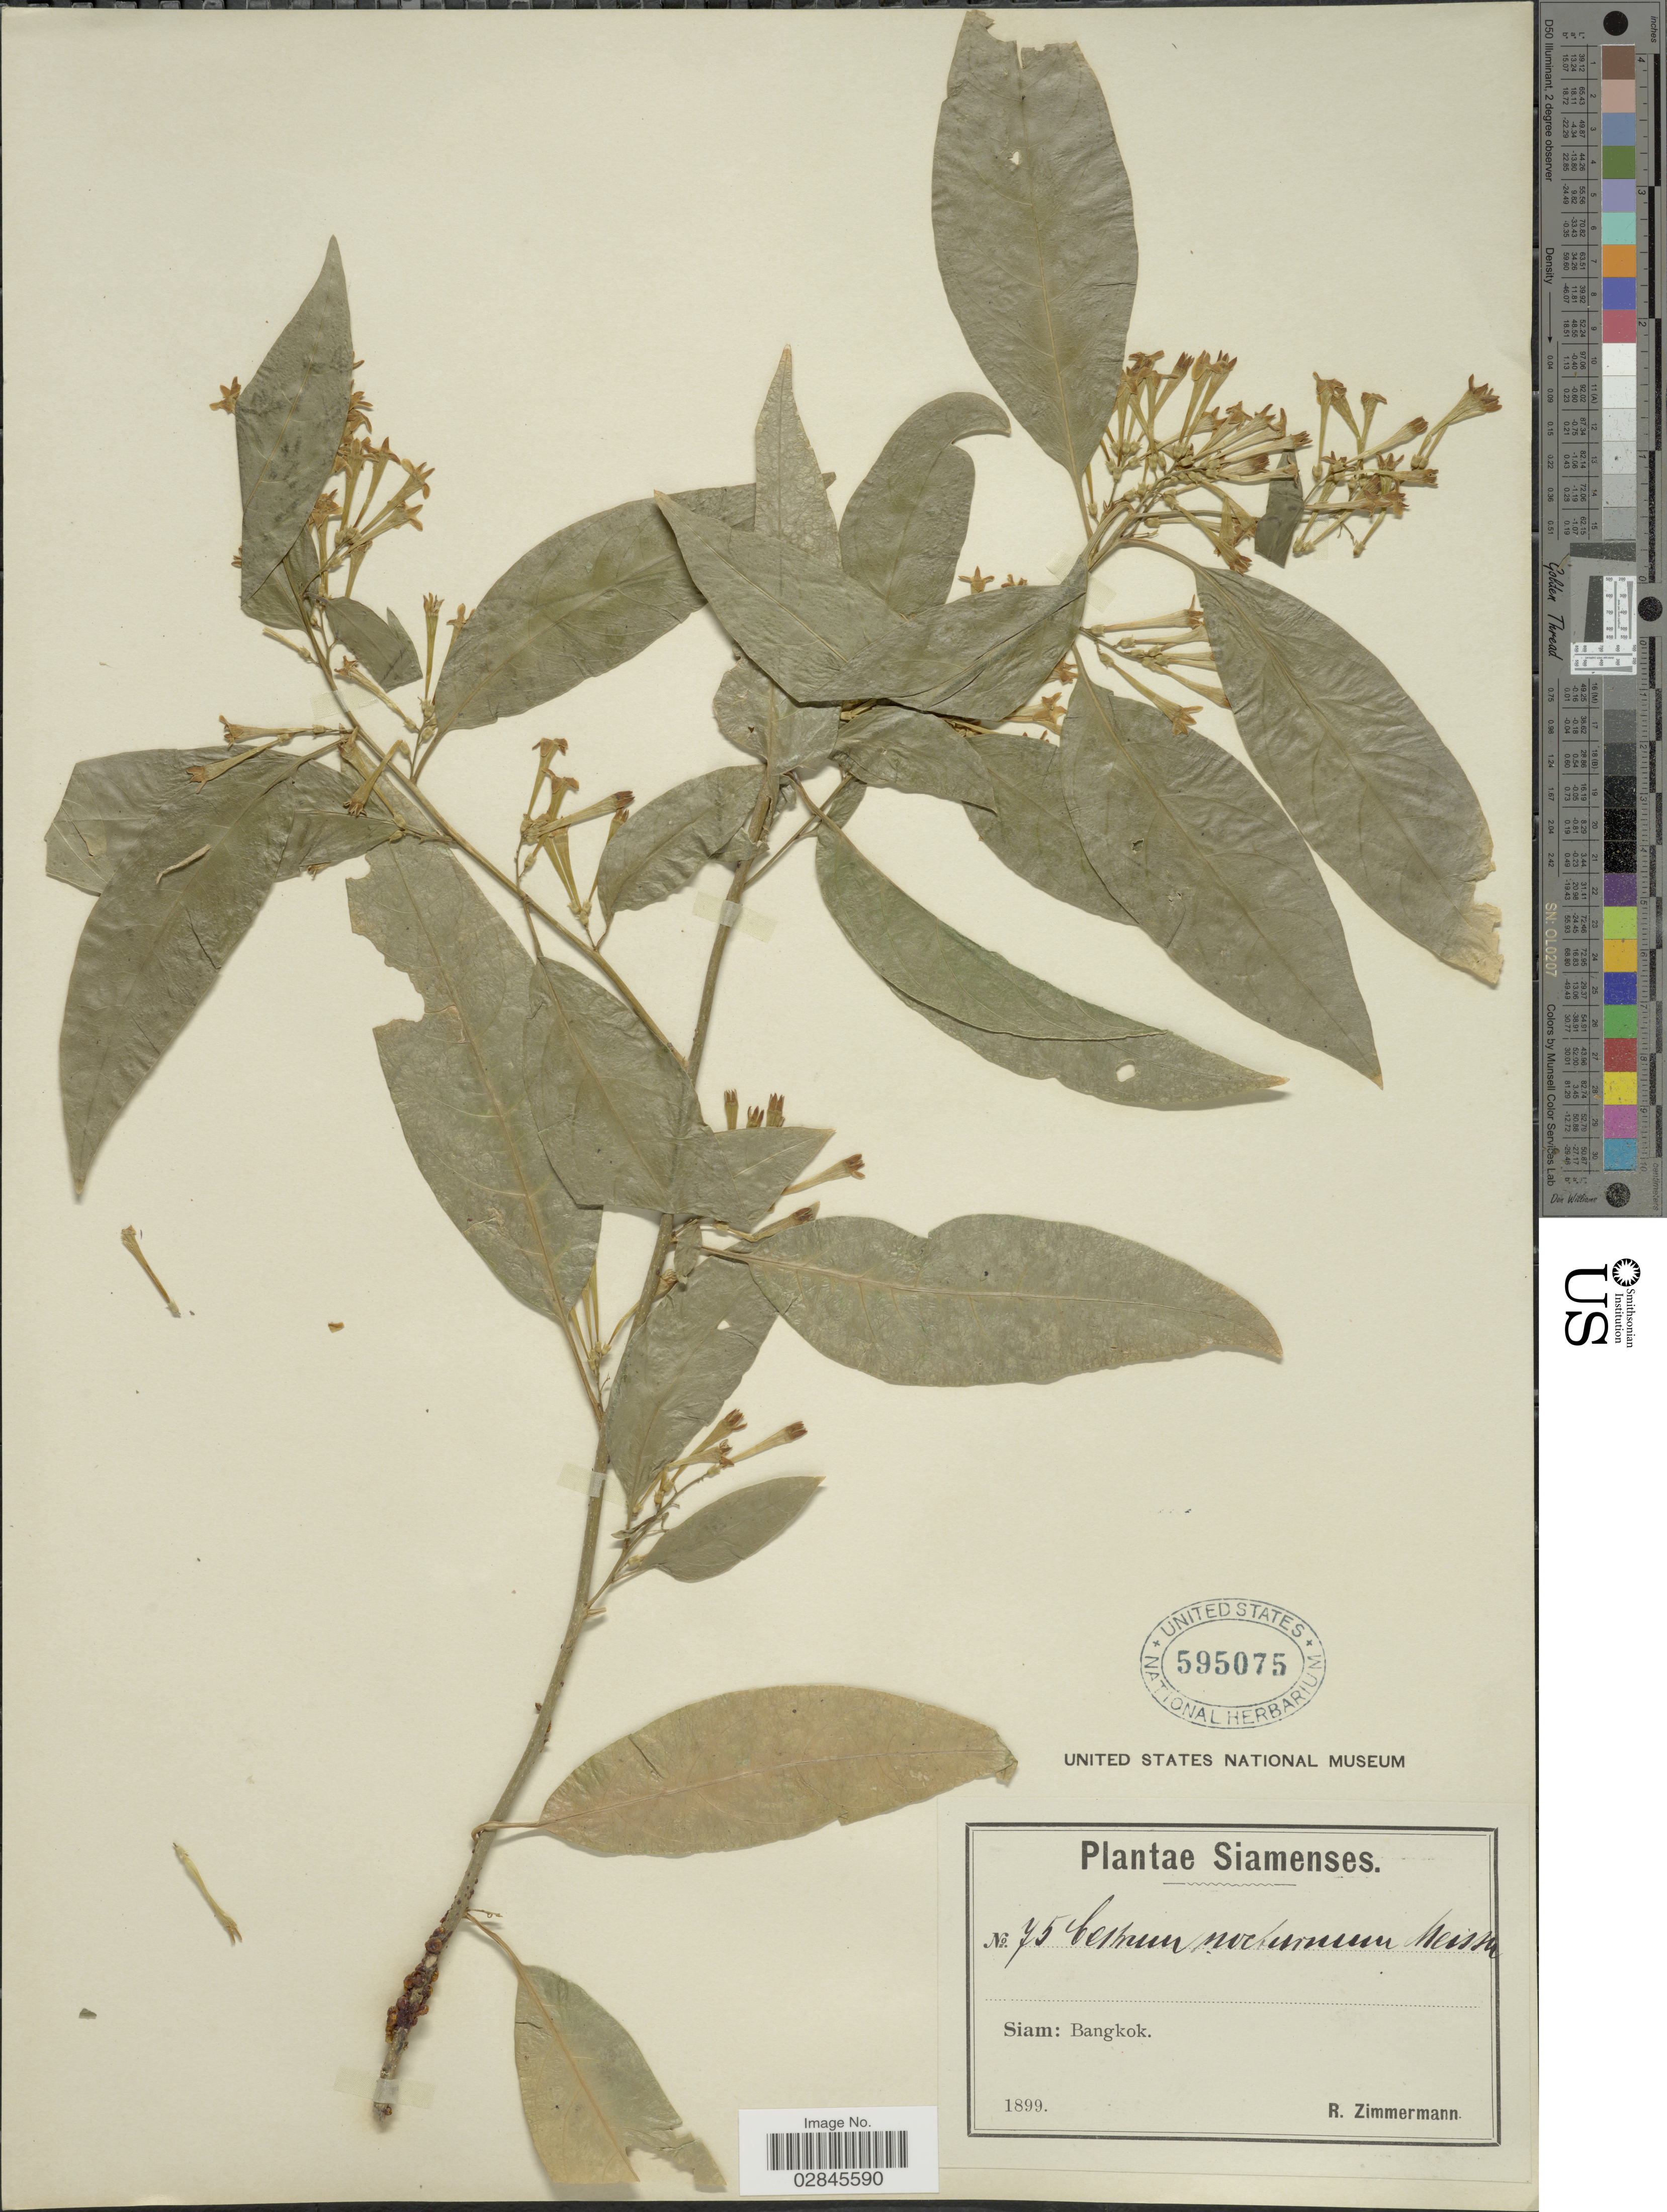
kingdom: Plantae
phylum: Tracheophyta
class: Magnoliopsida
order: Solanales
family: Solanaceae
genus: Cestrum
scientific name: Cestrum nocturnum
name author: L.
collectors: R. Zimmermann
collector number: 75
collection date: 1899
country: Thailand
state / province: Bangkok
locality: Siamenses, Siam.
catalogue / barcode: US 595075